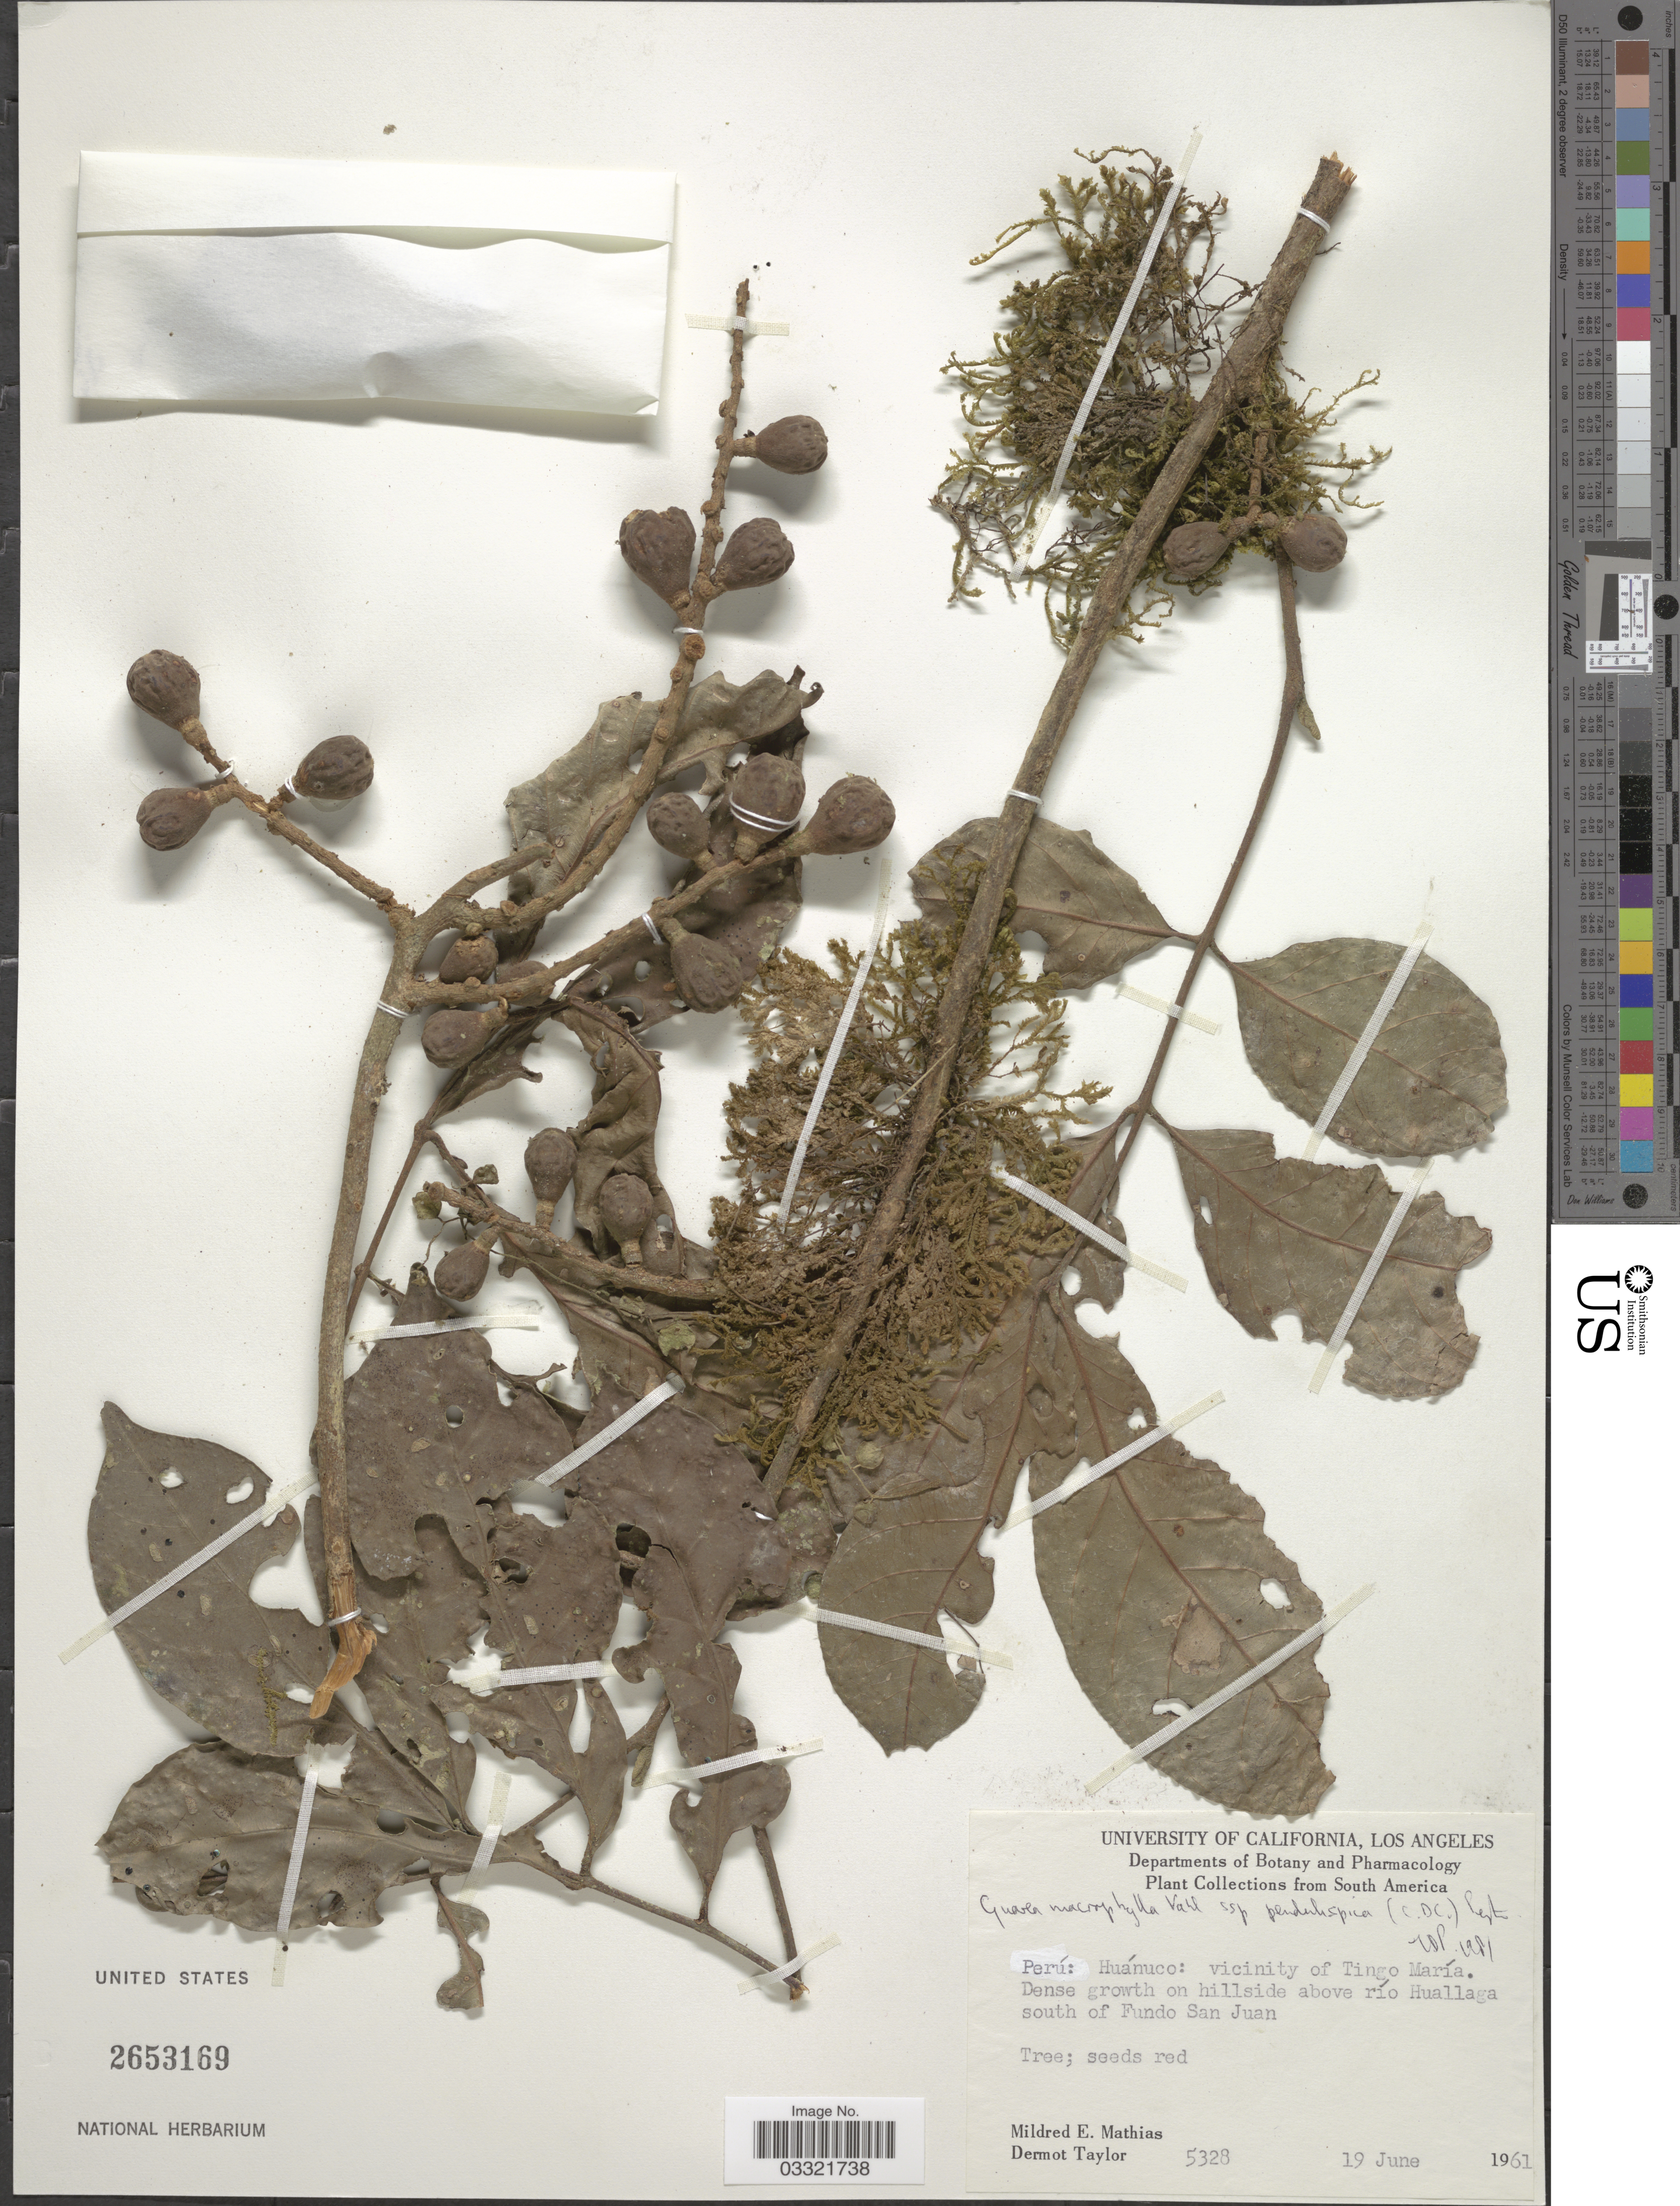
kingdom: Plantae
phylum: Tracheophyta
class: Magnoliopsida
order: Sapindales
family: Meliaceae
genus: Guarea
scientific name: Guarea macrophylla subsp. pendulispica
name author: (C. DC.) T.D. Penn.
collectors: M. E. Mathias & D. Taylor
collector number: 5328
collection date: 1961-06-19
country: Peru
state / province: Huánuco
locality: Vicinity of Tingo María. Dense growth on hillside above río Huallaga south of Fundo San Juan.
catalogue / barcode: US 2653169